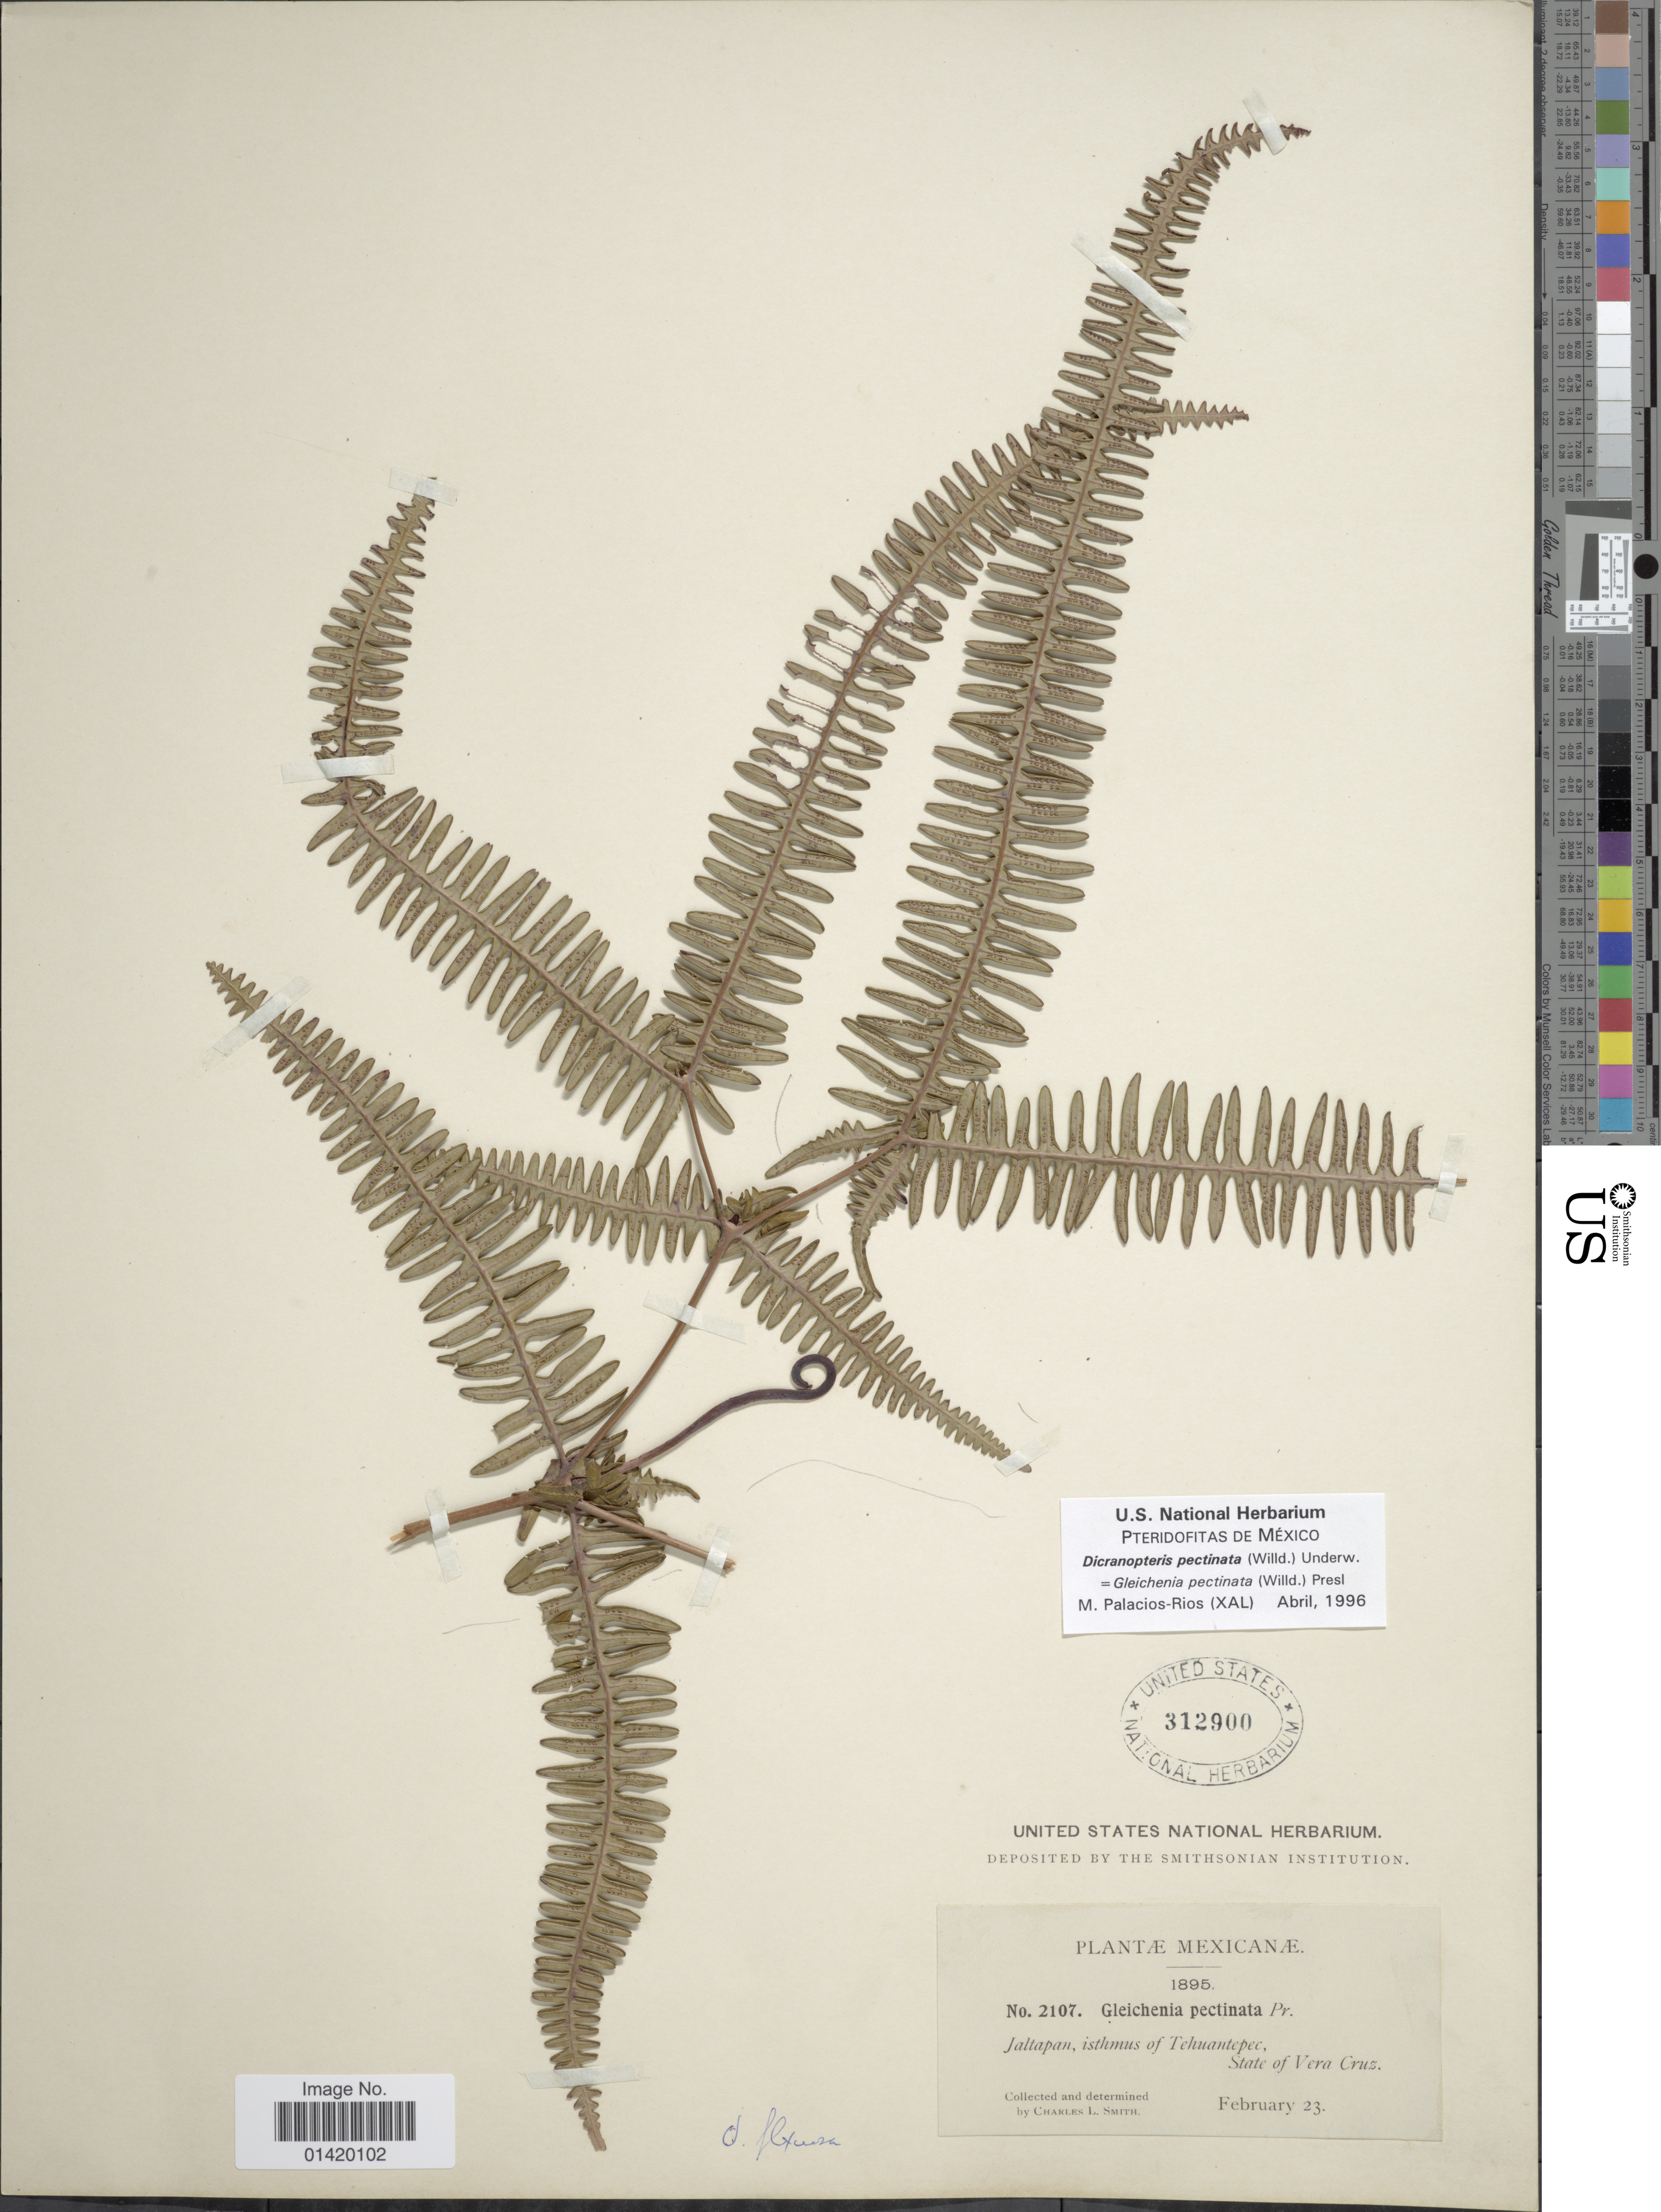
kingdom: Plantae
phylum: Tracheophyta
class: Polypodiopsida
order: Gleicheniales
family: Gleicheniaceae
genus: Dicranopteris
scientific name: Dicranopteris flexuosa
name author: (Schrad.) Underw.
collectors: C. L. Smith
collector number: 2107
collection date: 1895-02-23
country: Mexico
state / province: Veracruz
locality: Jaltapan, isthmus of Tehuantepec, State of Vera Cruz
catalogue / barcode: US 312900